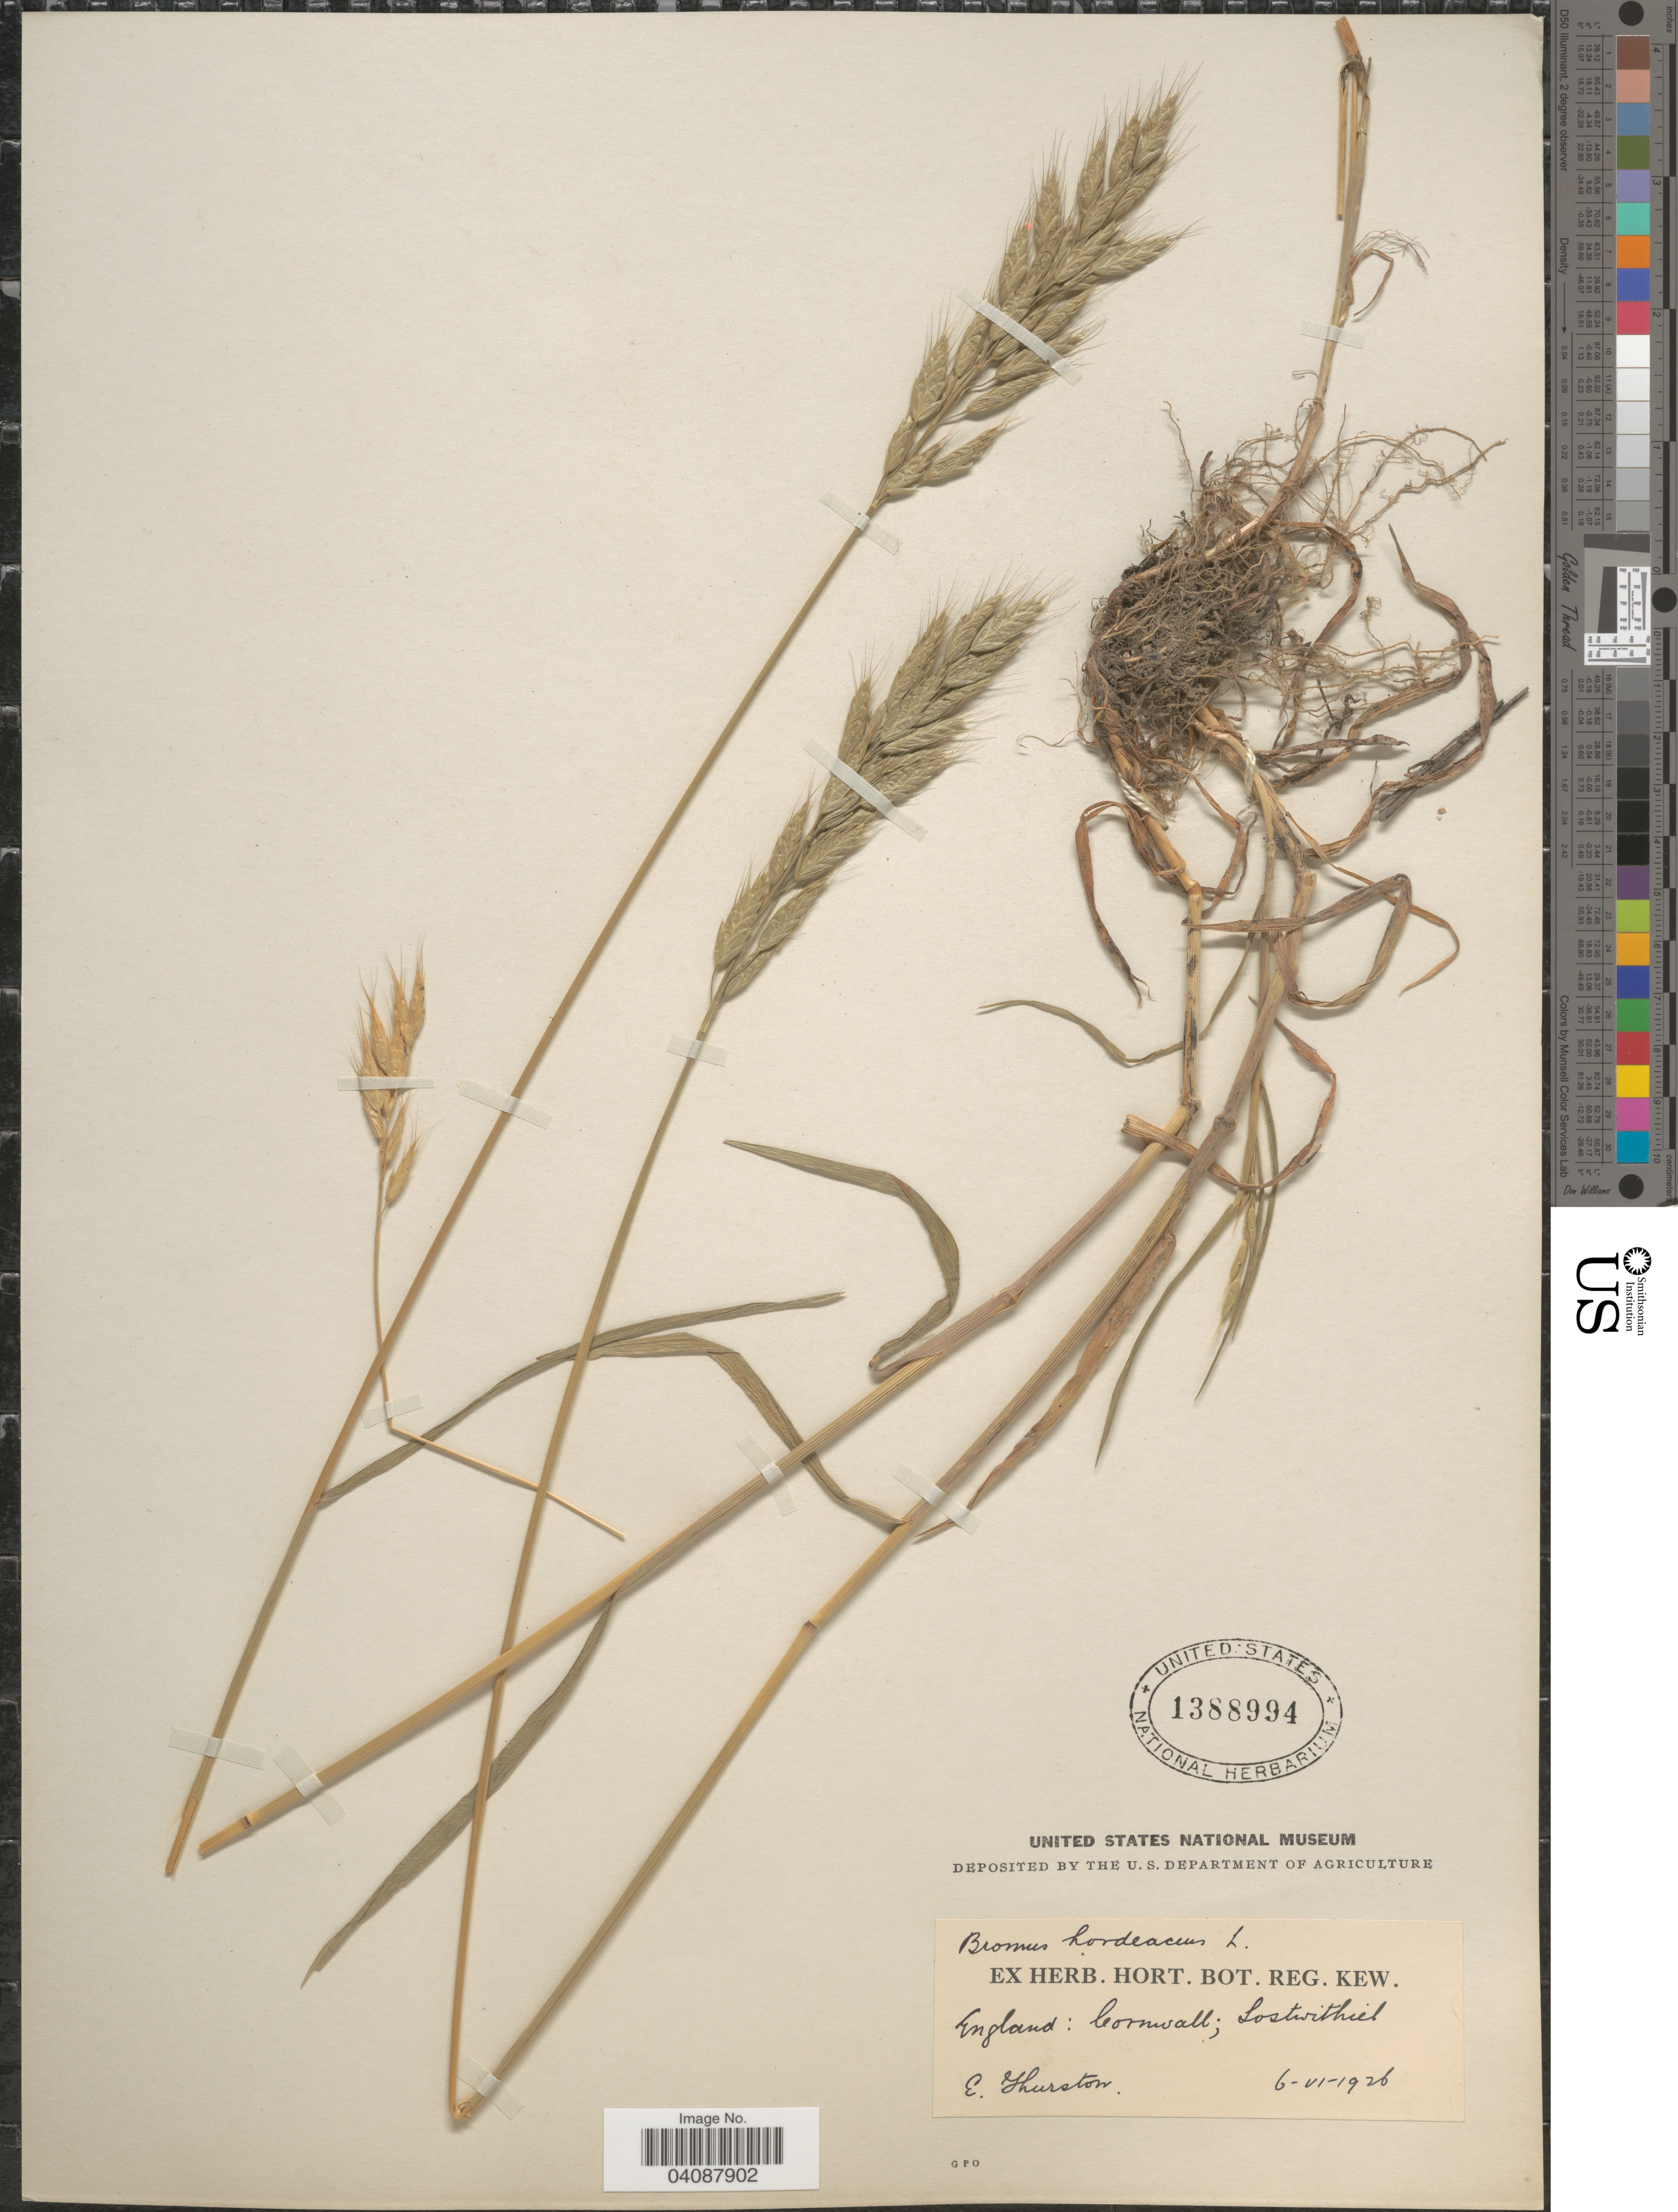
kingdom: Plantae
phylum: Tracheophyta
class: Liliopsida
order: Poales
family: Poaceae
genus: Bromus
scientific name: Bromus hordeaceus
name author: L.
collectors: E. Thurston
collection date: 1926-06-06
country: United Kingdom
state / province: England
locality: Cornwall; Lostwithiel.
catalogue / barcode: US 1388994